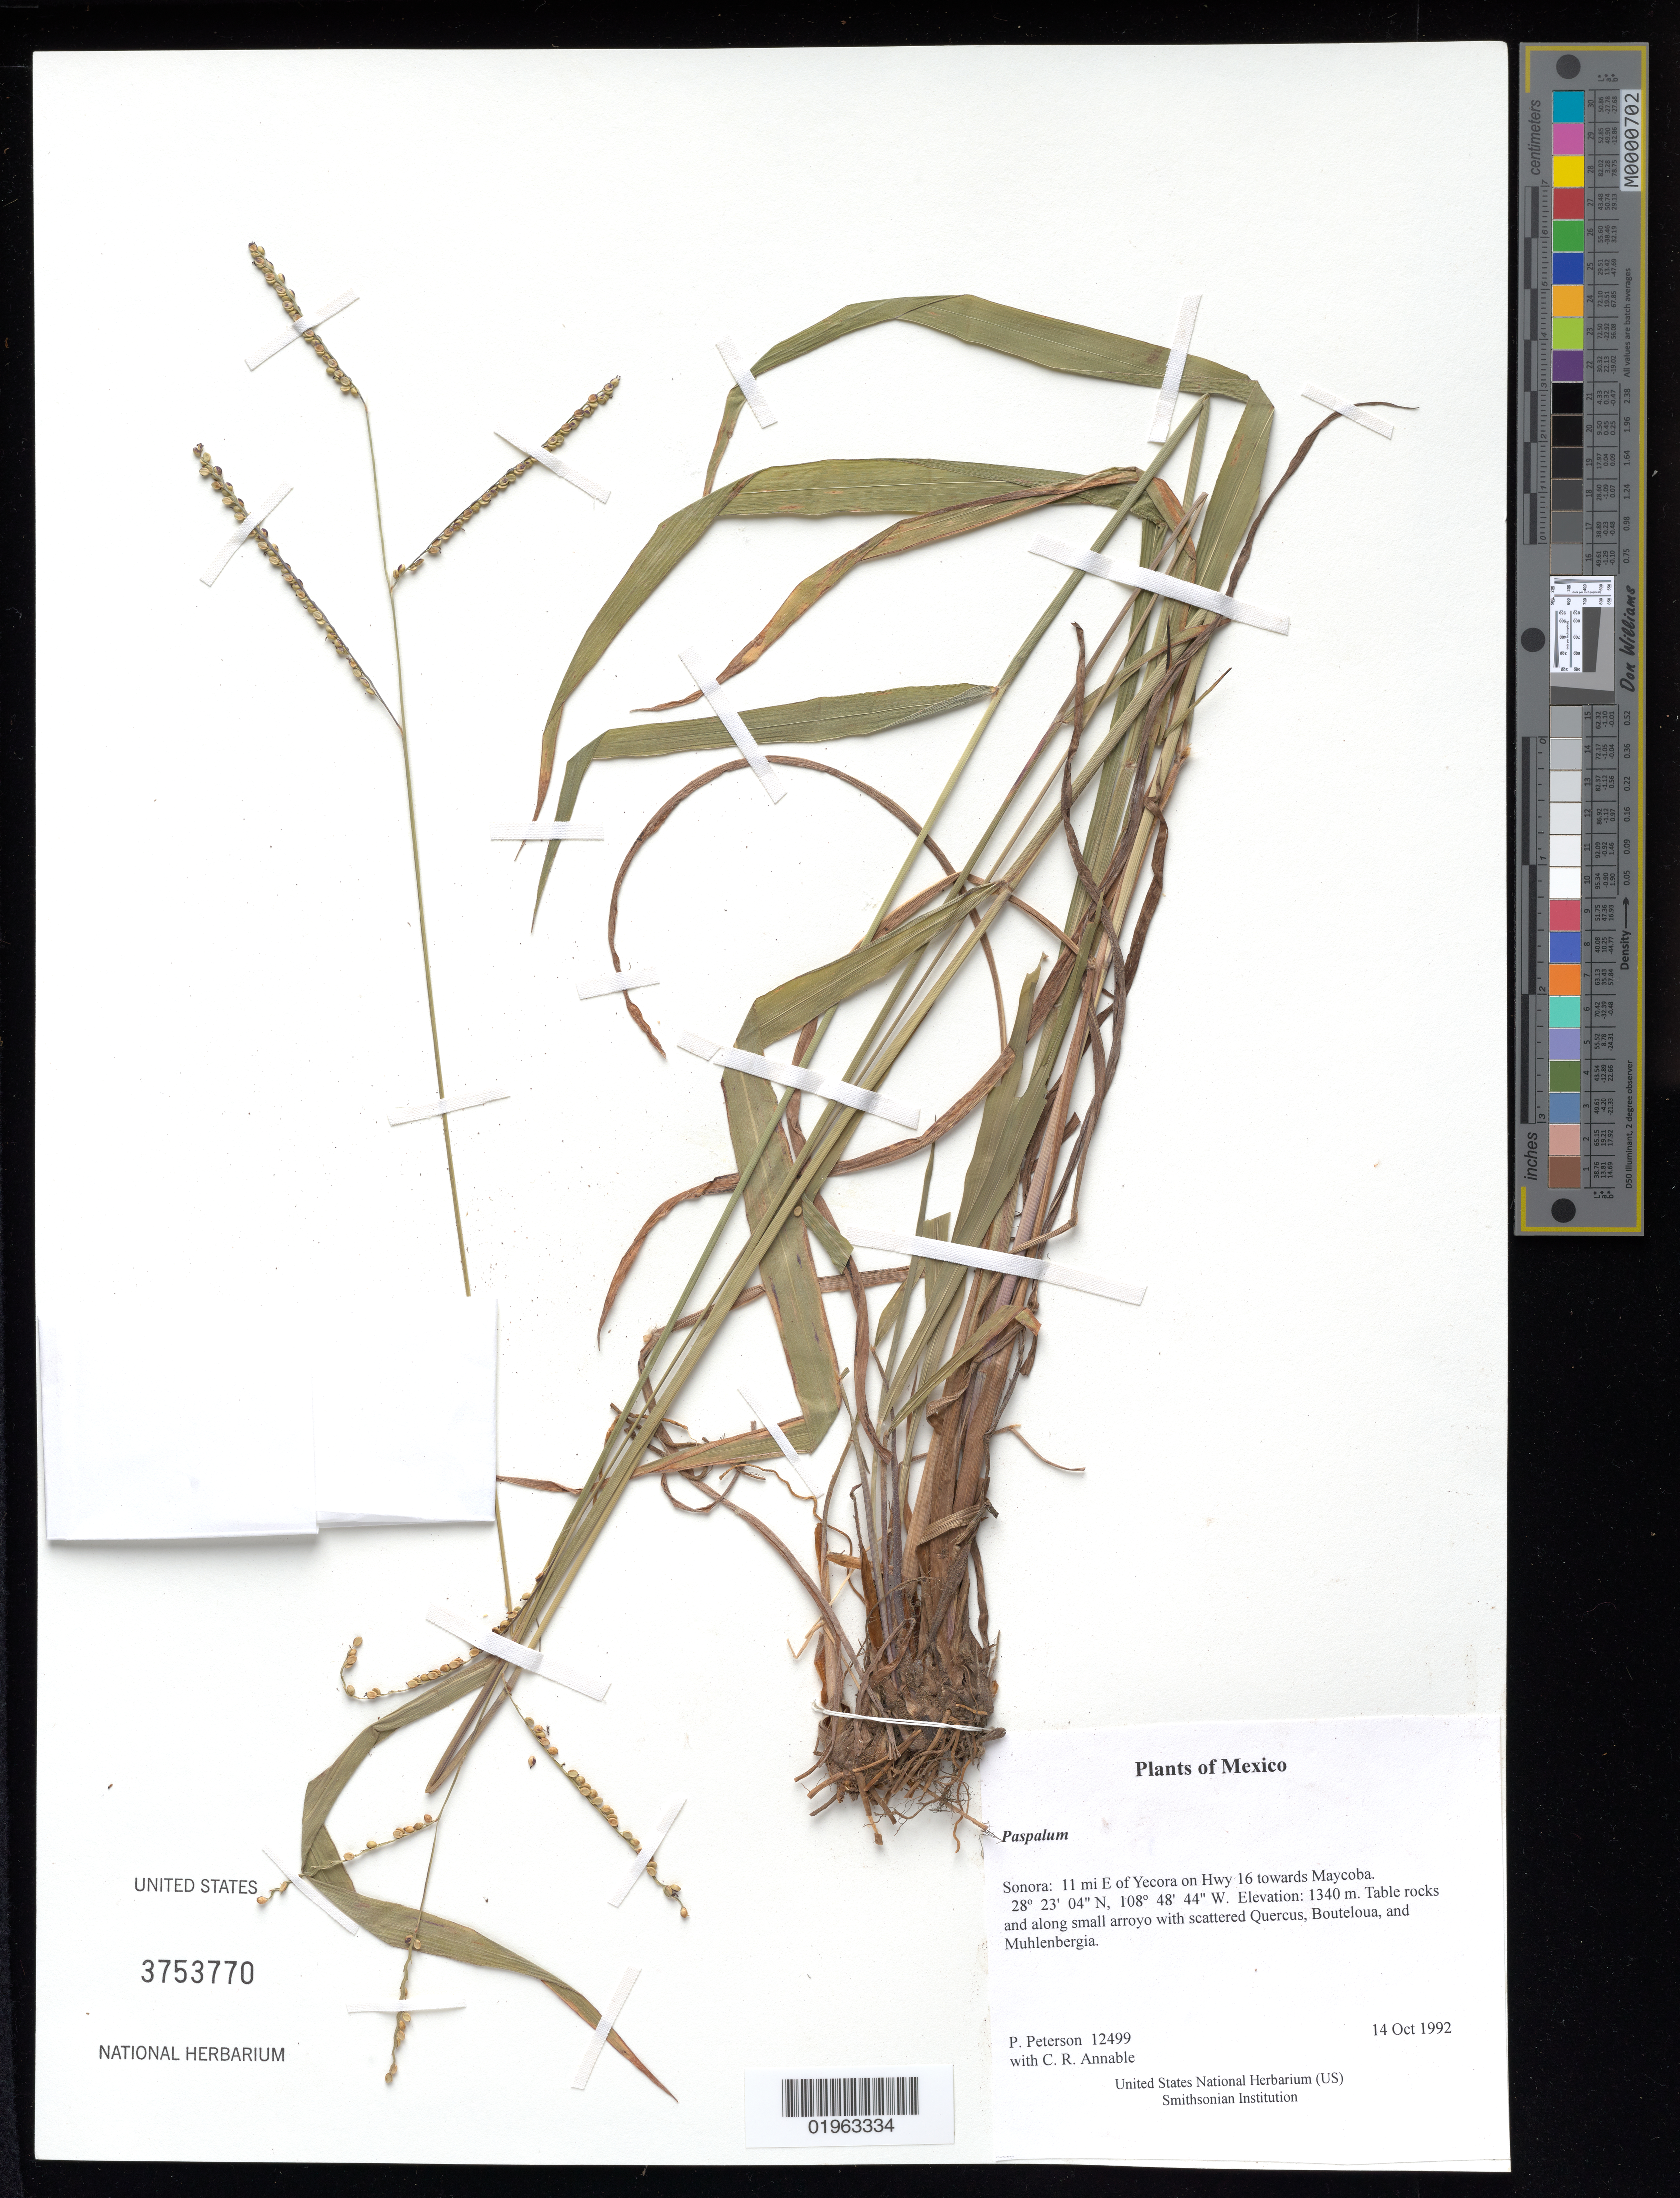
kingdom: Plantae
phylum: Tracheophyta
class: Liliopsida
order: Poales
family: Poaceae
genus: Paspalum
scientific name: Paspalum sp.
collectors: P. M. Peterson & C. R. Annable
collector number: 12499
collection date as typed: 14 Oct 1992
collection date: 1992-10-14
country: Mexico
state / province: Sonora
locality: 11 mi E of Yecora on Hwy 16 towards Maycoba.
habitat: Table rocks and along small arroyo with scattered Quercus, Bouteloua, and Muhlenbergia.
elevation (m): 1340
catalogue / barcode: US 3753700